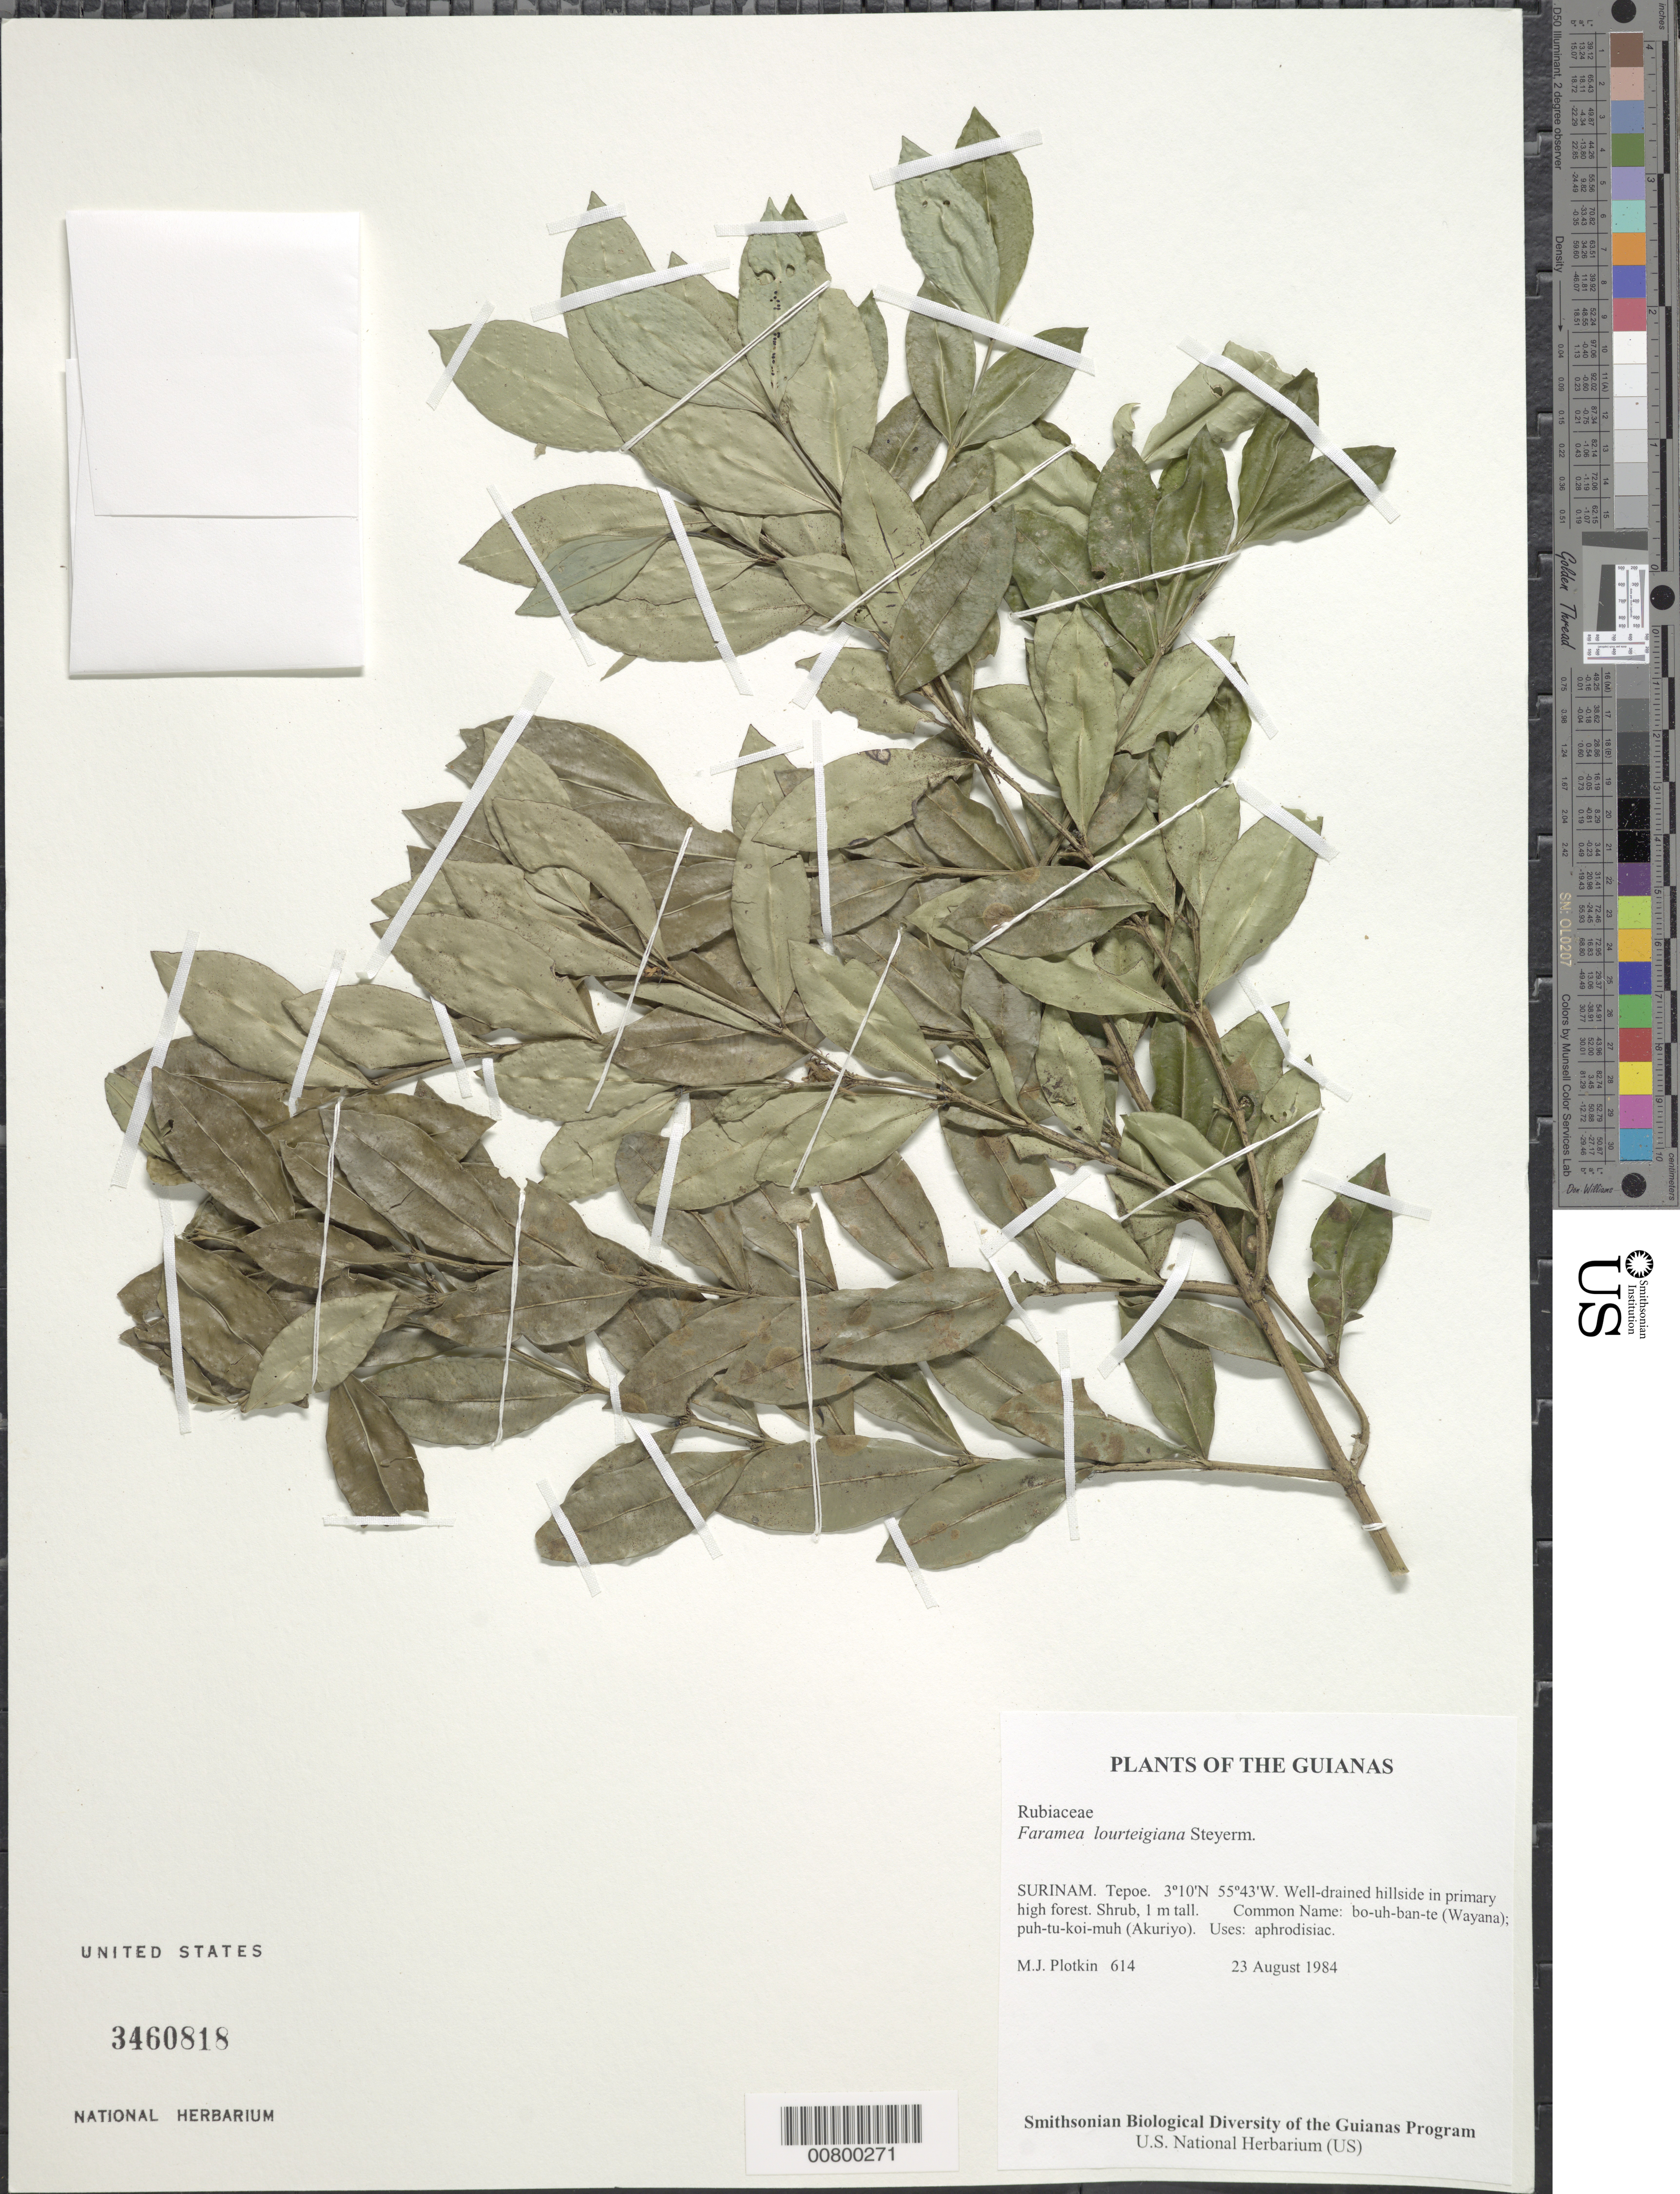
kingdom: Plantae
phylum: Tracheophyta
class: Magnoliopsida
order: Gentianales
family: Rubiaceae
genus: Faramea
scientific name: Faramea lourteigiana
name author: Steyerm.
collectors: M. Plotkin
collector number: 614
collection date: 1984-08-23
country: Suriname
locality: The Guianas, Surinam, Tepoe, well-drained hillside.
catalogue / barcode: US 3460818